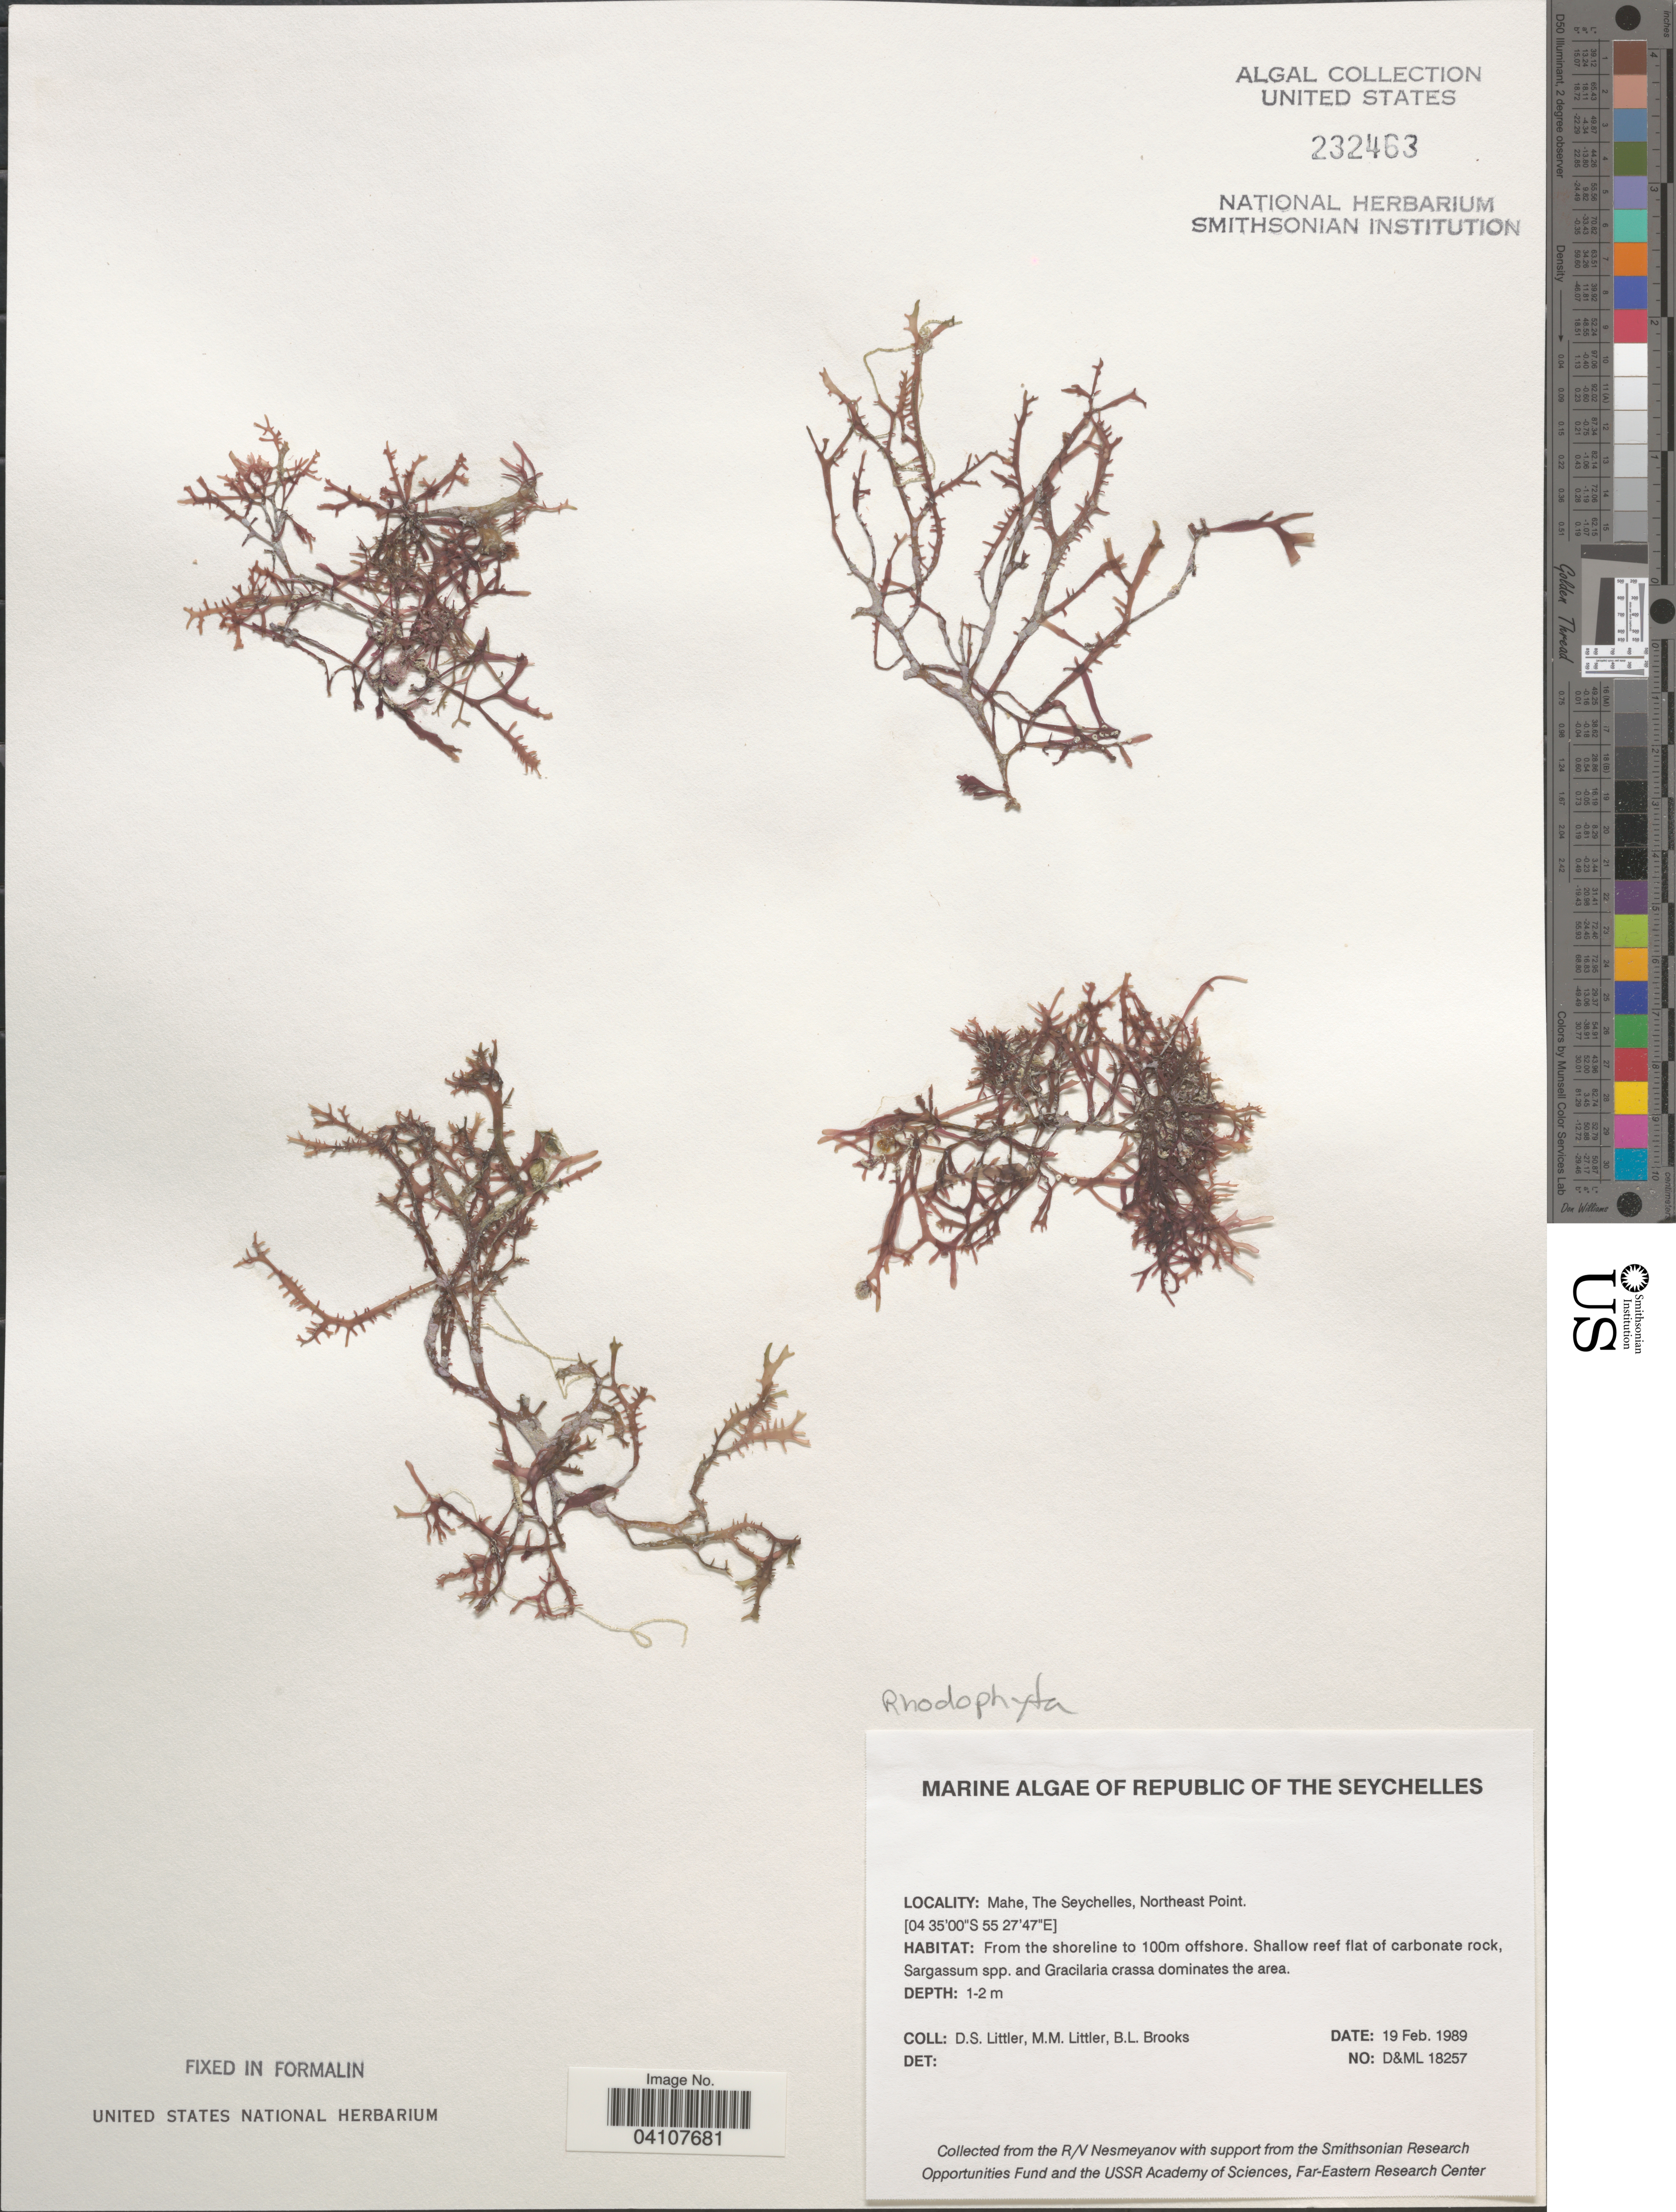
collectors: D. S. Littler & B. Brooks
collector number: D&ML18257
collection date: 1989-02-19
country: Seychelles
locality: Republic of the Seychelles. Mahe, Northeast Point. From the shoreline to 100m offshore.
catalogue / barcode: US 232463